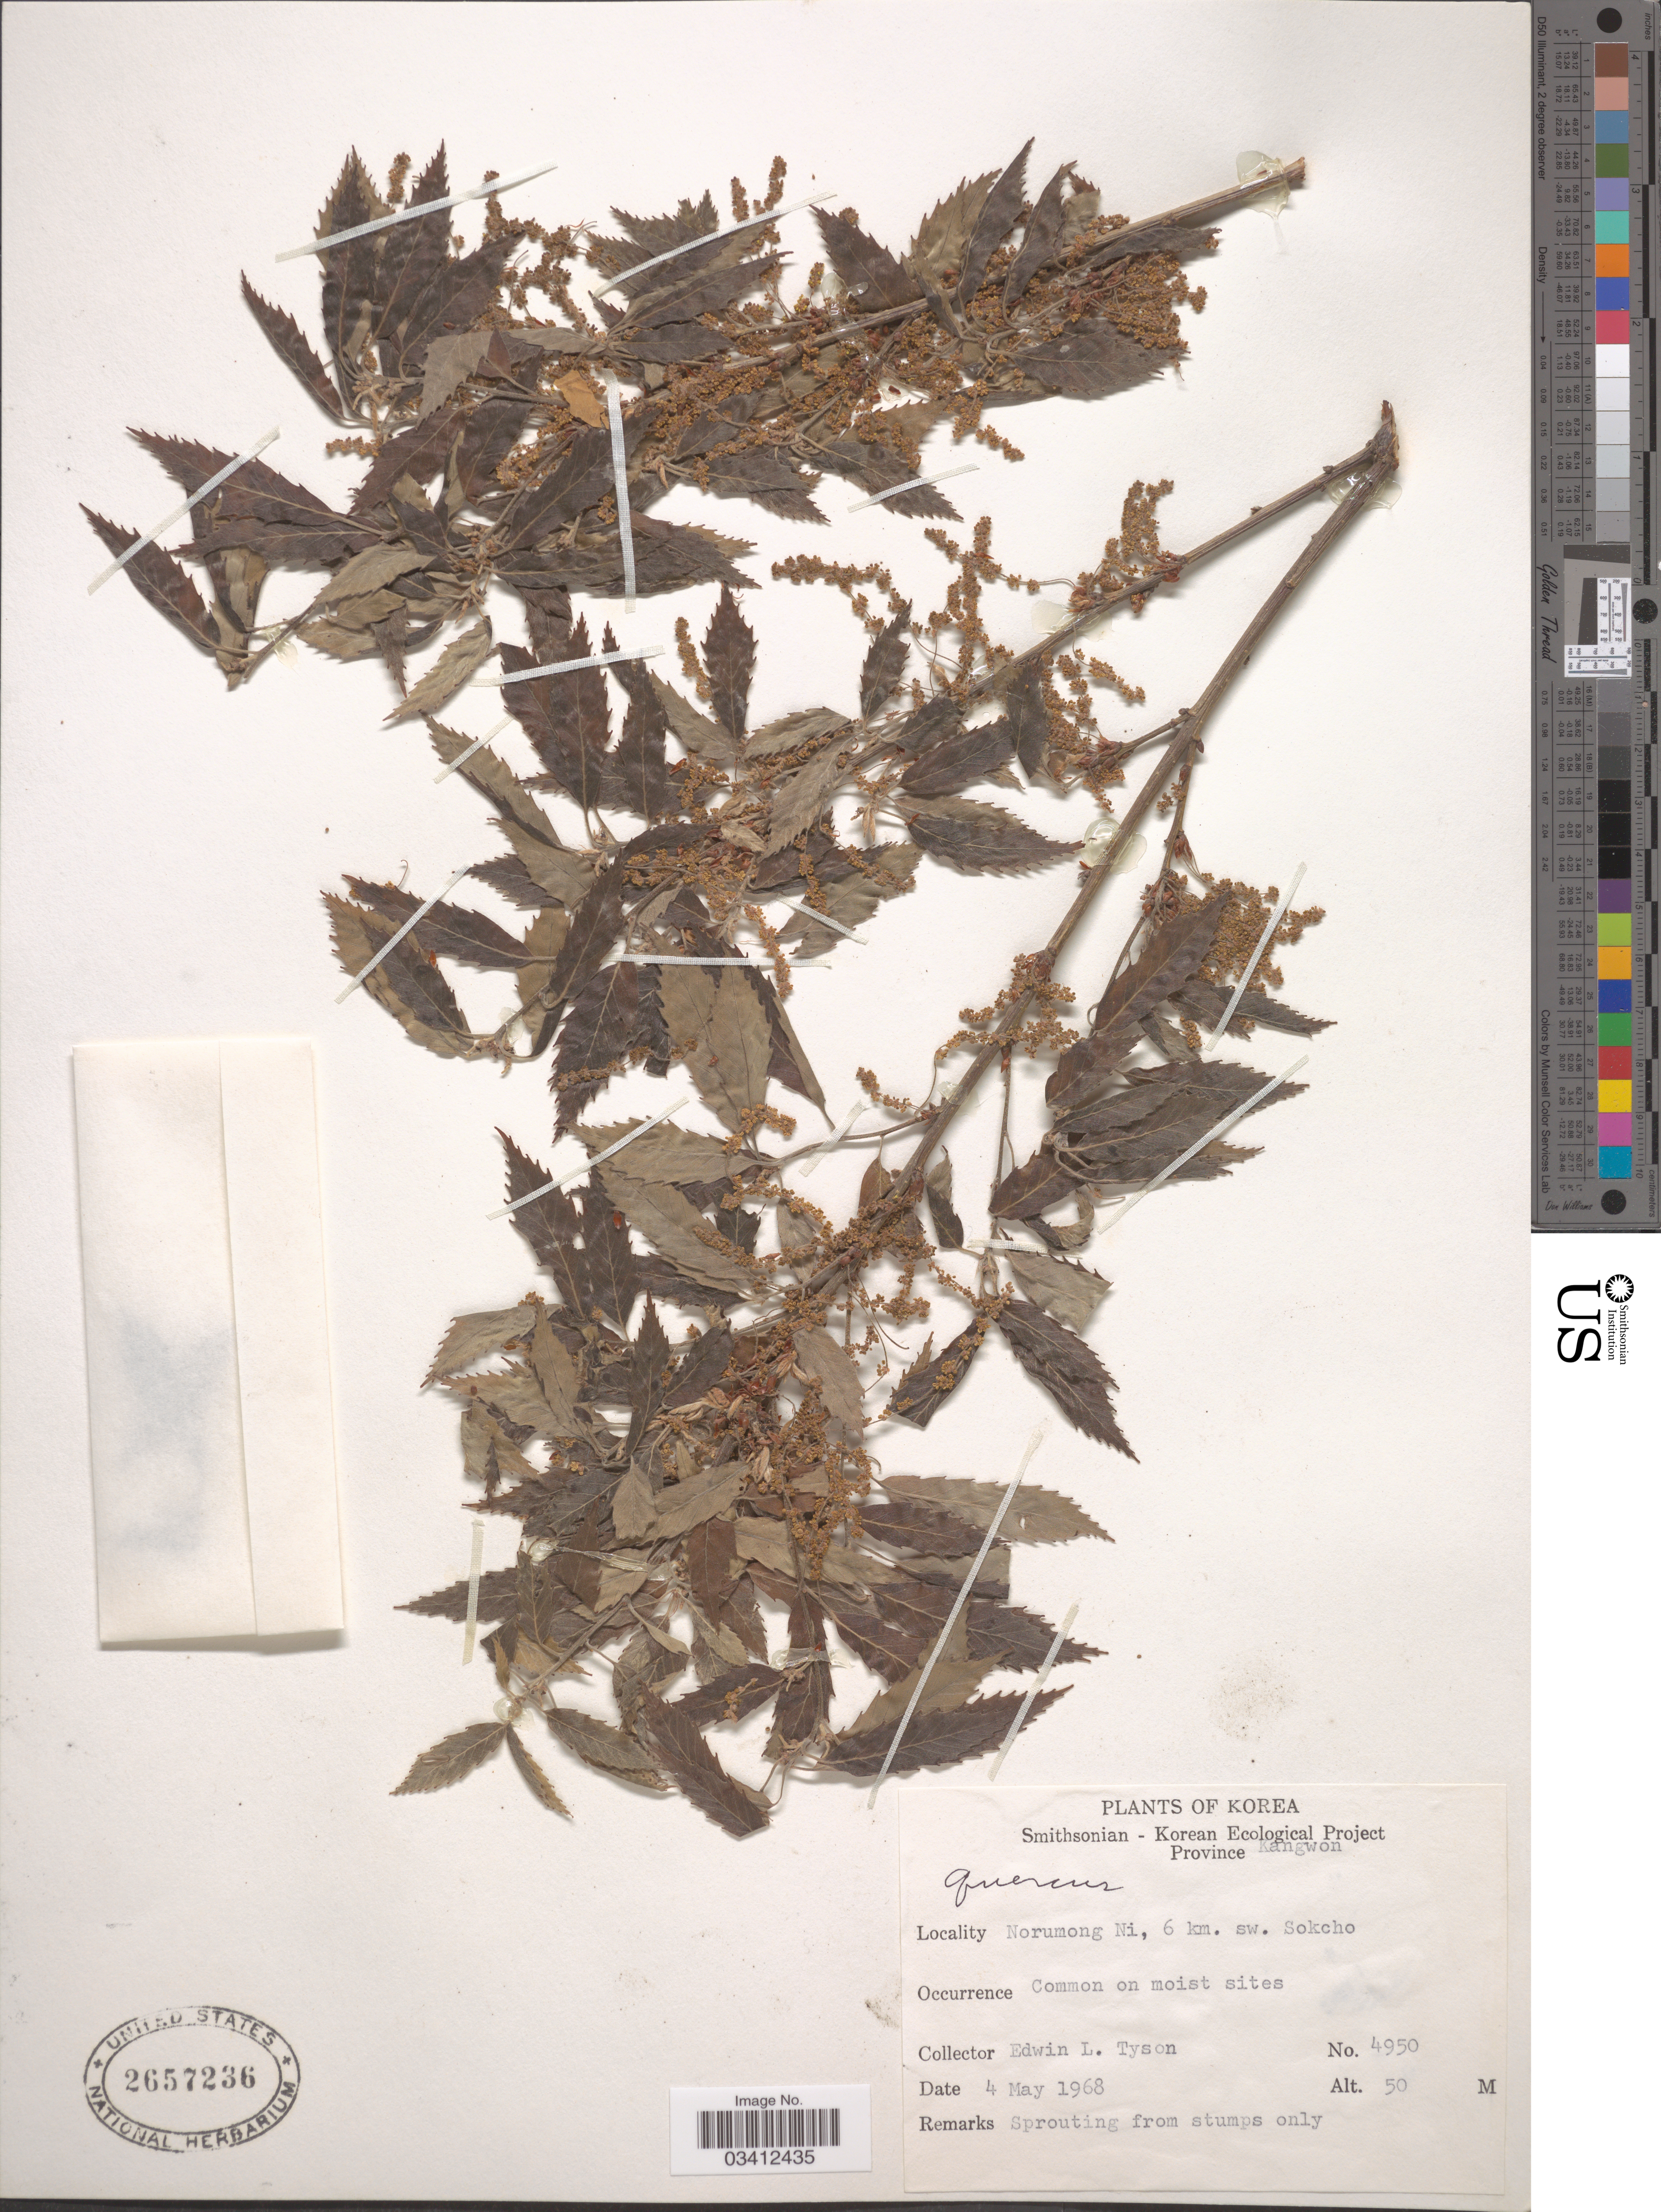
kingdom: Plantae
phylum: Tracheophyta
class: Magnoliopsida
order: Fagales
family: Fagaceae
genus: Quercus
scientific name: Quercus sp.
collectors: E. L. Tyson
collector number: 4950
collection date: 1968-05-04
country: North Korea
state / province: Kangwon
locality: Province Kangwon. Norumong Ni, 6 km. sw. Sokcho.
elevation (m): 50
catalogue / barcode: US 2657236